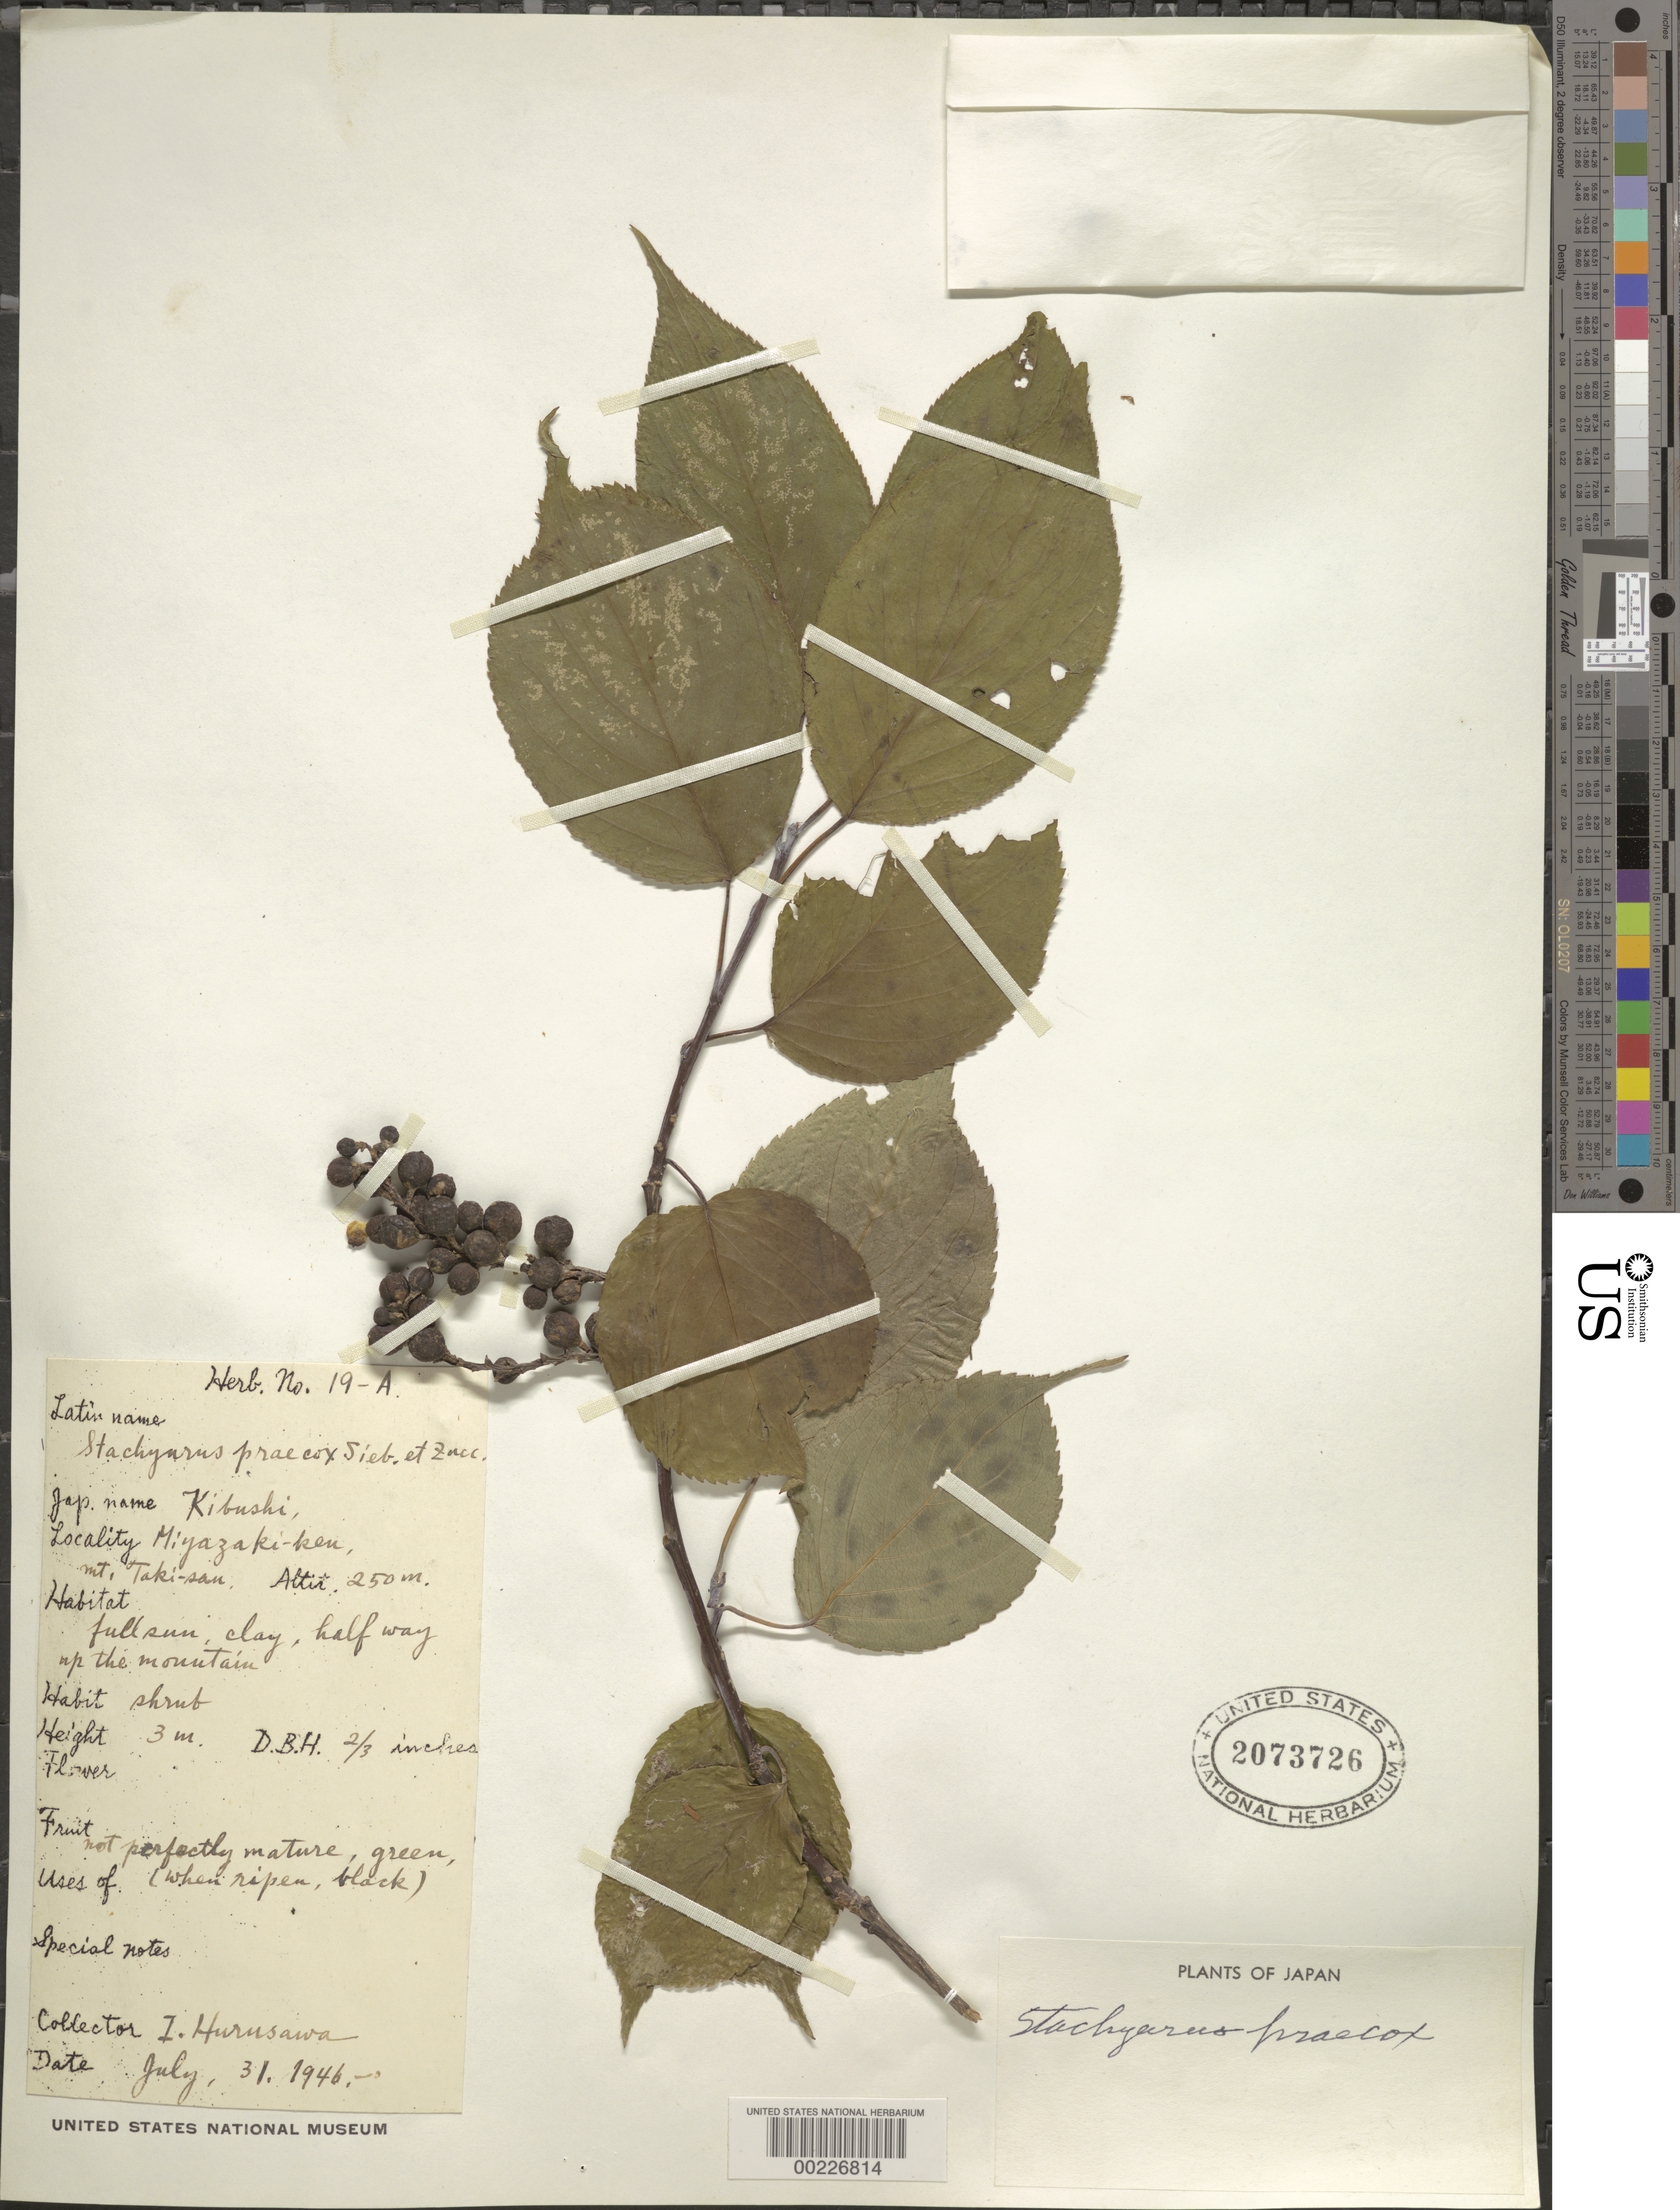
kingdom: Plantae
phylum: Tracheophyta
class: Magnoliopsida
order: Crossosomatales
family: Stachyuraceae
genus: Stachyurus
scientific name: Stachyurus praecox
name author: Siebold & Zucc.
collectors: I. Hurusawa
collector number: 19-a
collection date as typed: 31 Jul 1946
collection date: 1946-07-31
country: Japan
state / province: Miyazaki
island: Kyushu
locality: Miyazaki-ken, mt. taki-san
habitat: Full sun clay, half way up the mountain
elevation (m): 250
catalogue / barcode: US 2073726